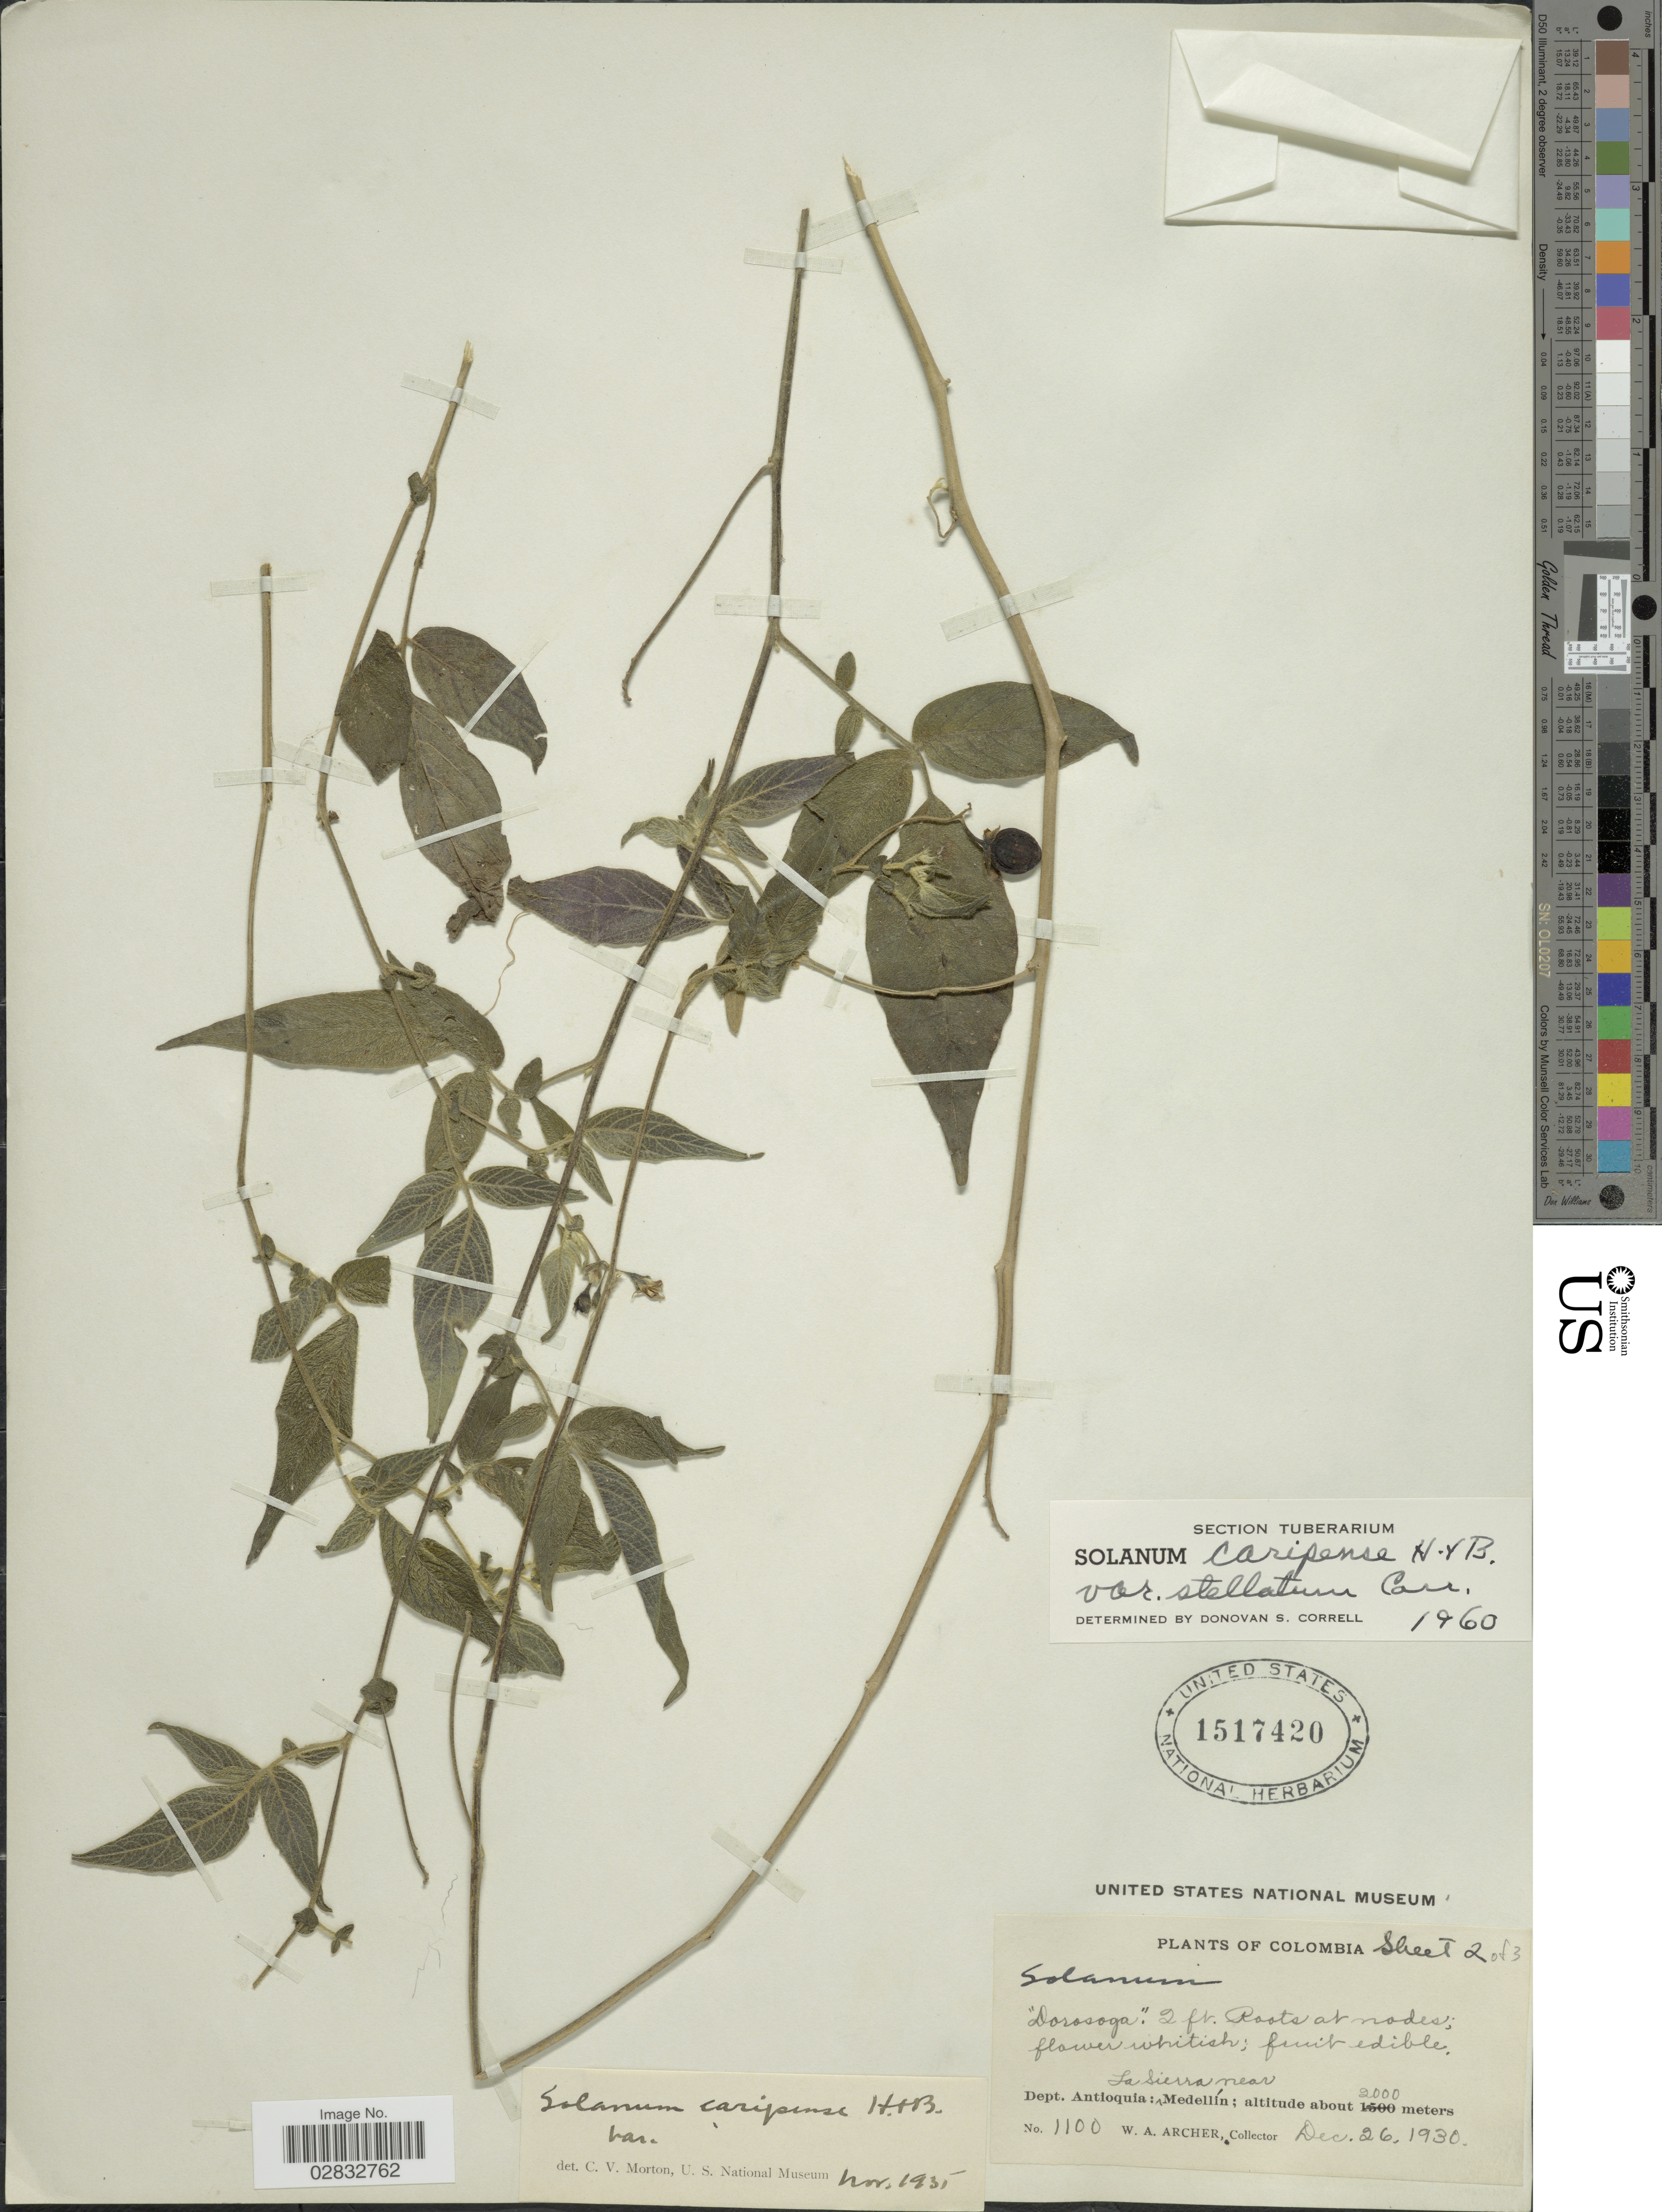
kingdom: Plantae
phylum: Tracheophyta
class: Magnoliopsida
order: Solanales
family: Solanaceae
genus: Solanum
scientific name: Solanum caripense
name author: Humb. & Bonpl. ex Dunal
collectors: W. A. Archer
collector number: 1100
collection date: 1930-12-26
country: Colombia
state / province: Antioquia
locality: Dept. Antioquia: La Sierra, near Medellín.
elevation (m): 2000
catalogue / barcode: US 1517420